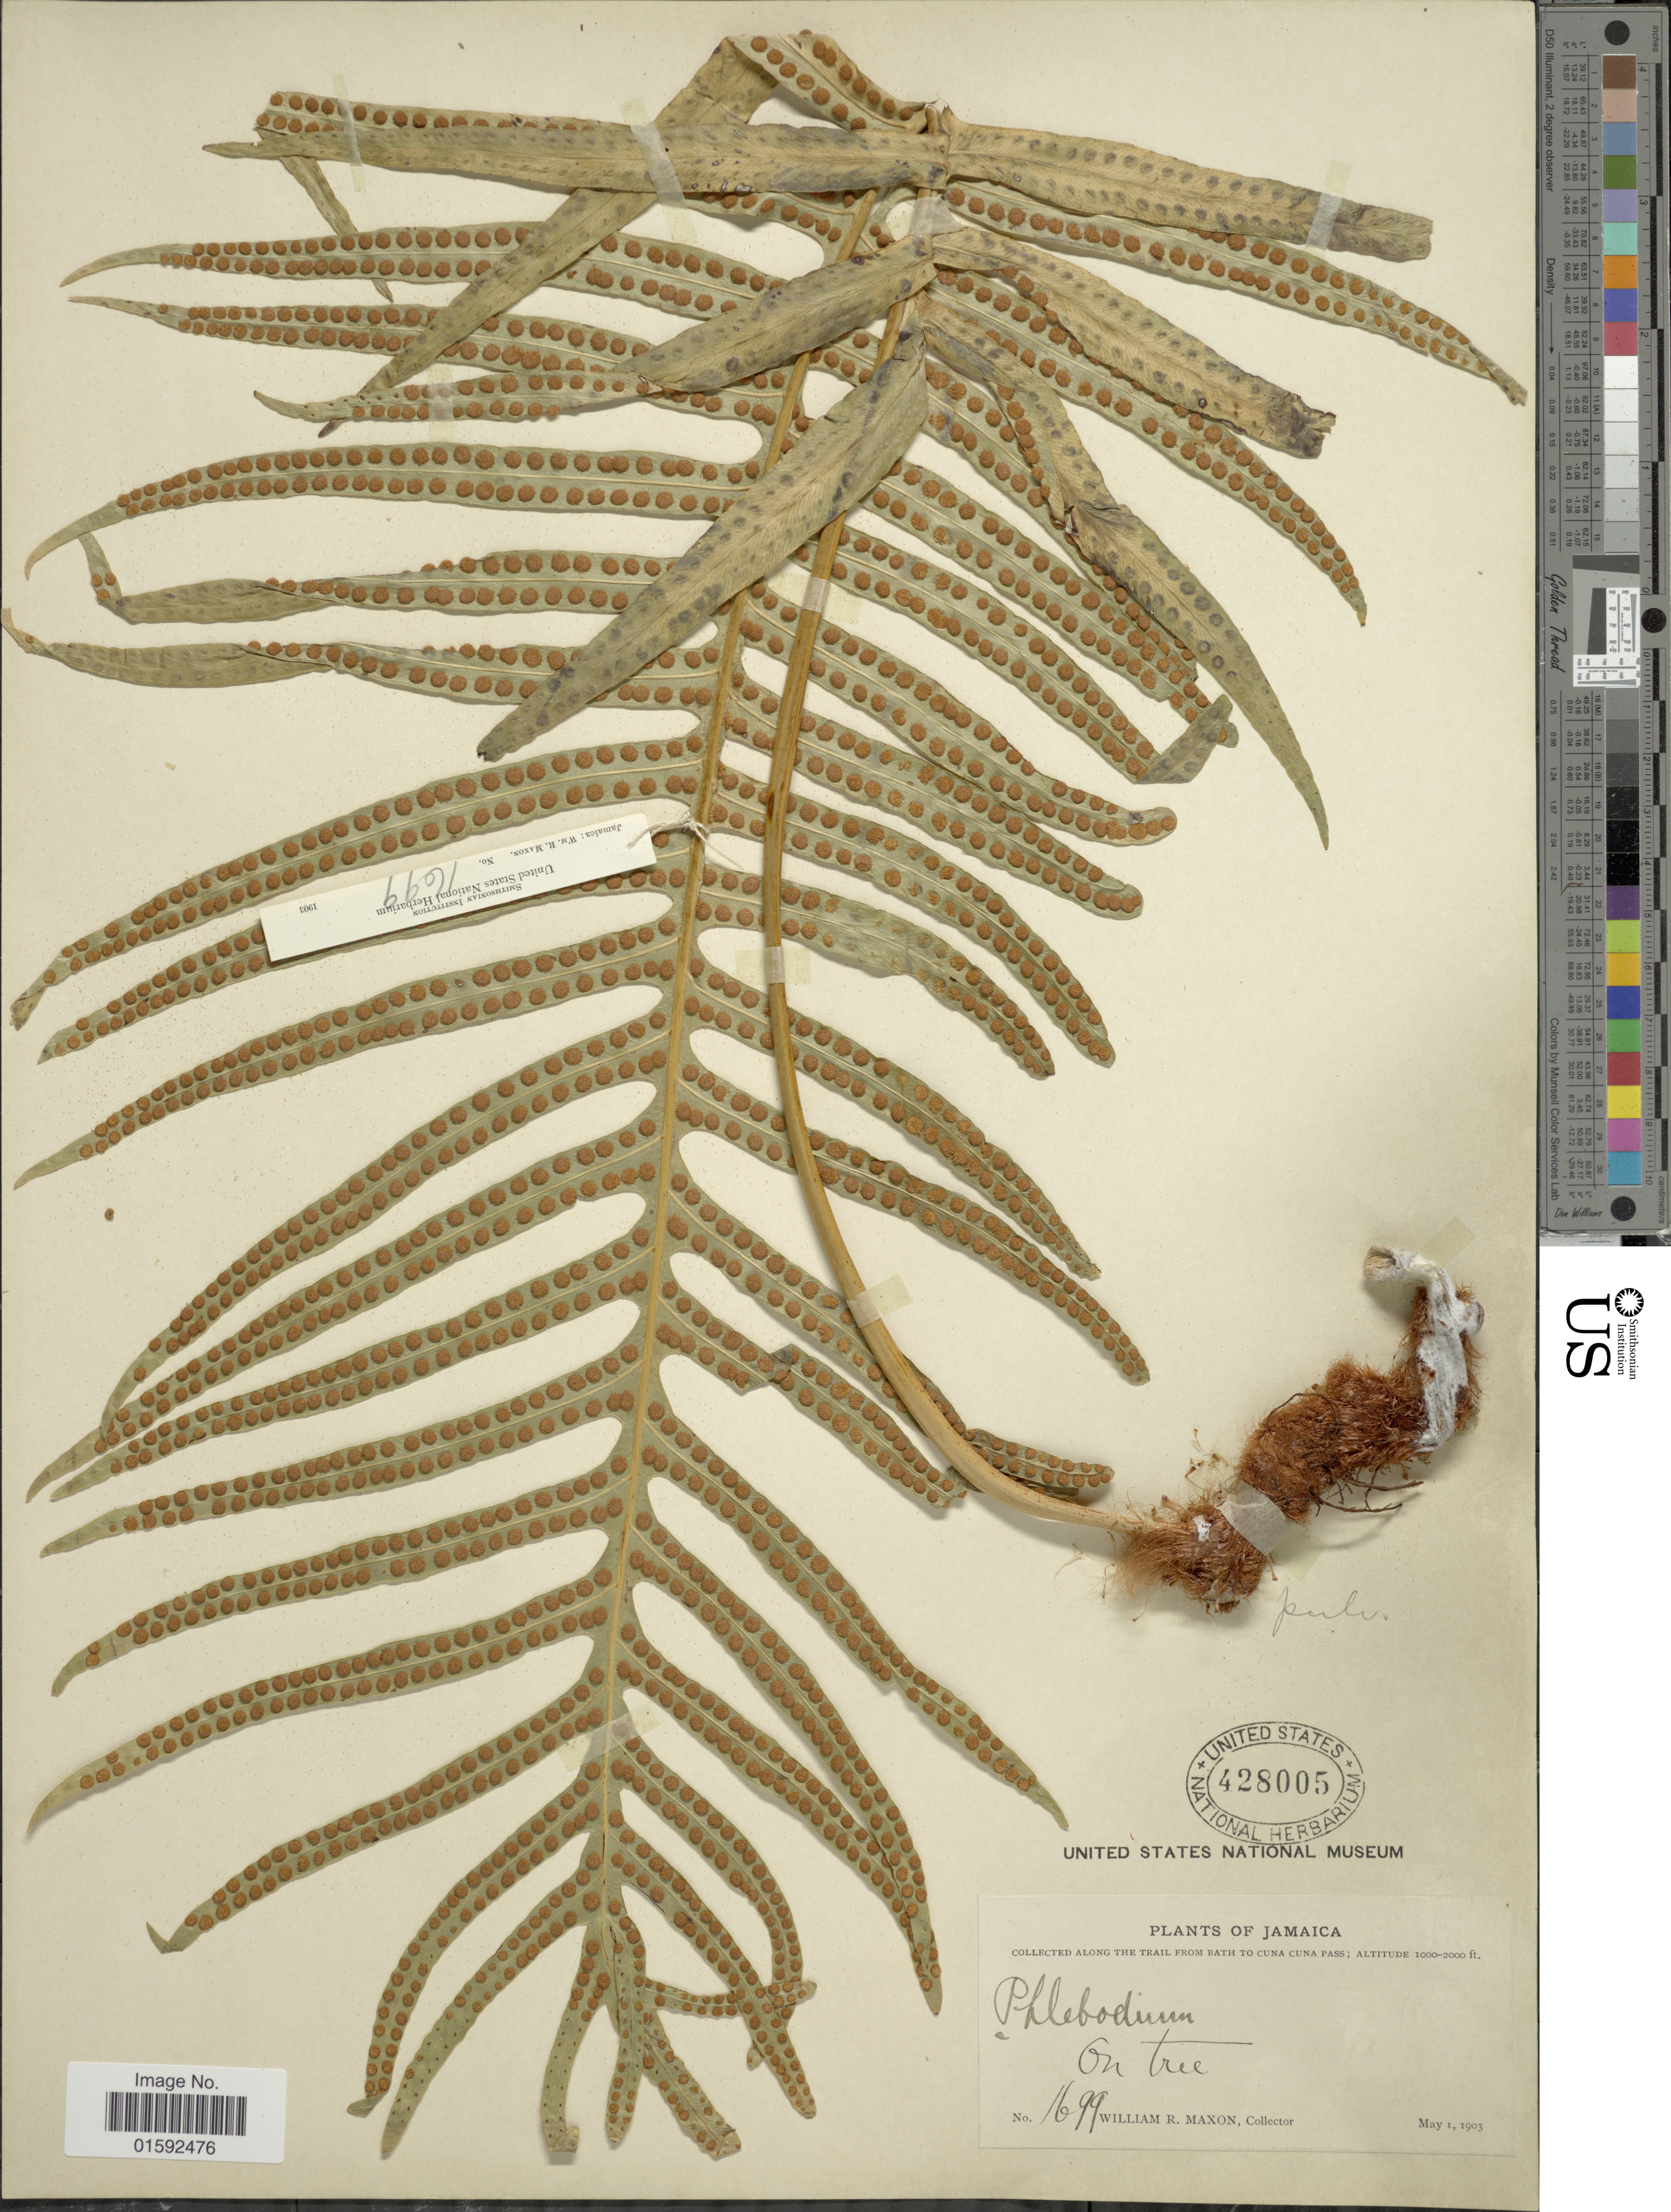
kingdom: Plantae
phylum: Tracheophyta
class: Polypodiopsida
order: Polypodiales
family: Polypodiaceae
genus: Phlebodium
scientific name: Phlebodium pseudoaureum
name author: (Cav.) Lellinger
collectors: W. R. Maxon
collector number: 1699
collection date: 1903-05-01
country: Jamaica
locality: Jamaica, along the trail from Bath to Cuna Cuna Pass.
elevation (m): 305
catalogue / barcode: US 428005